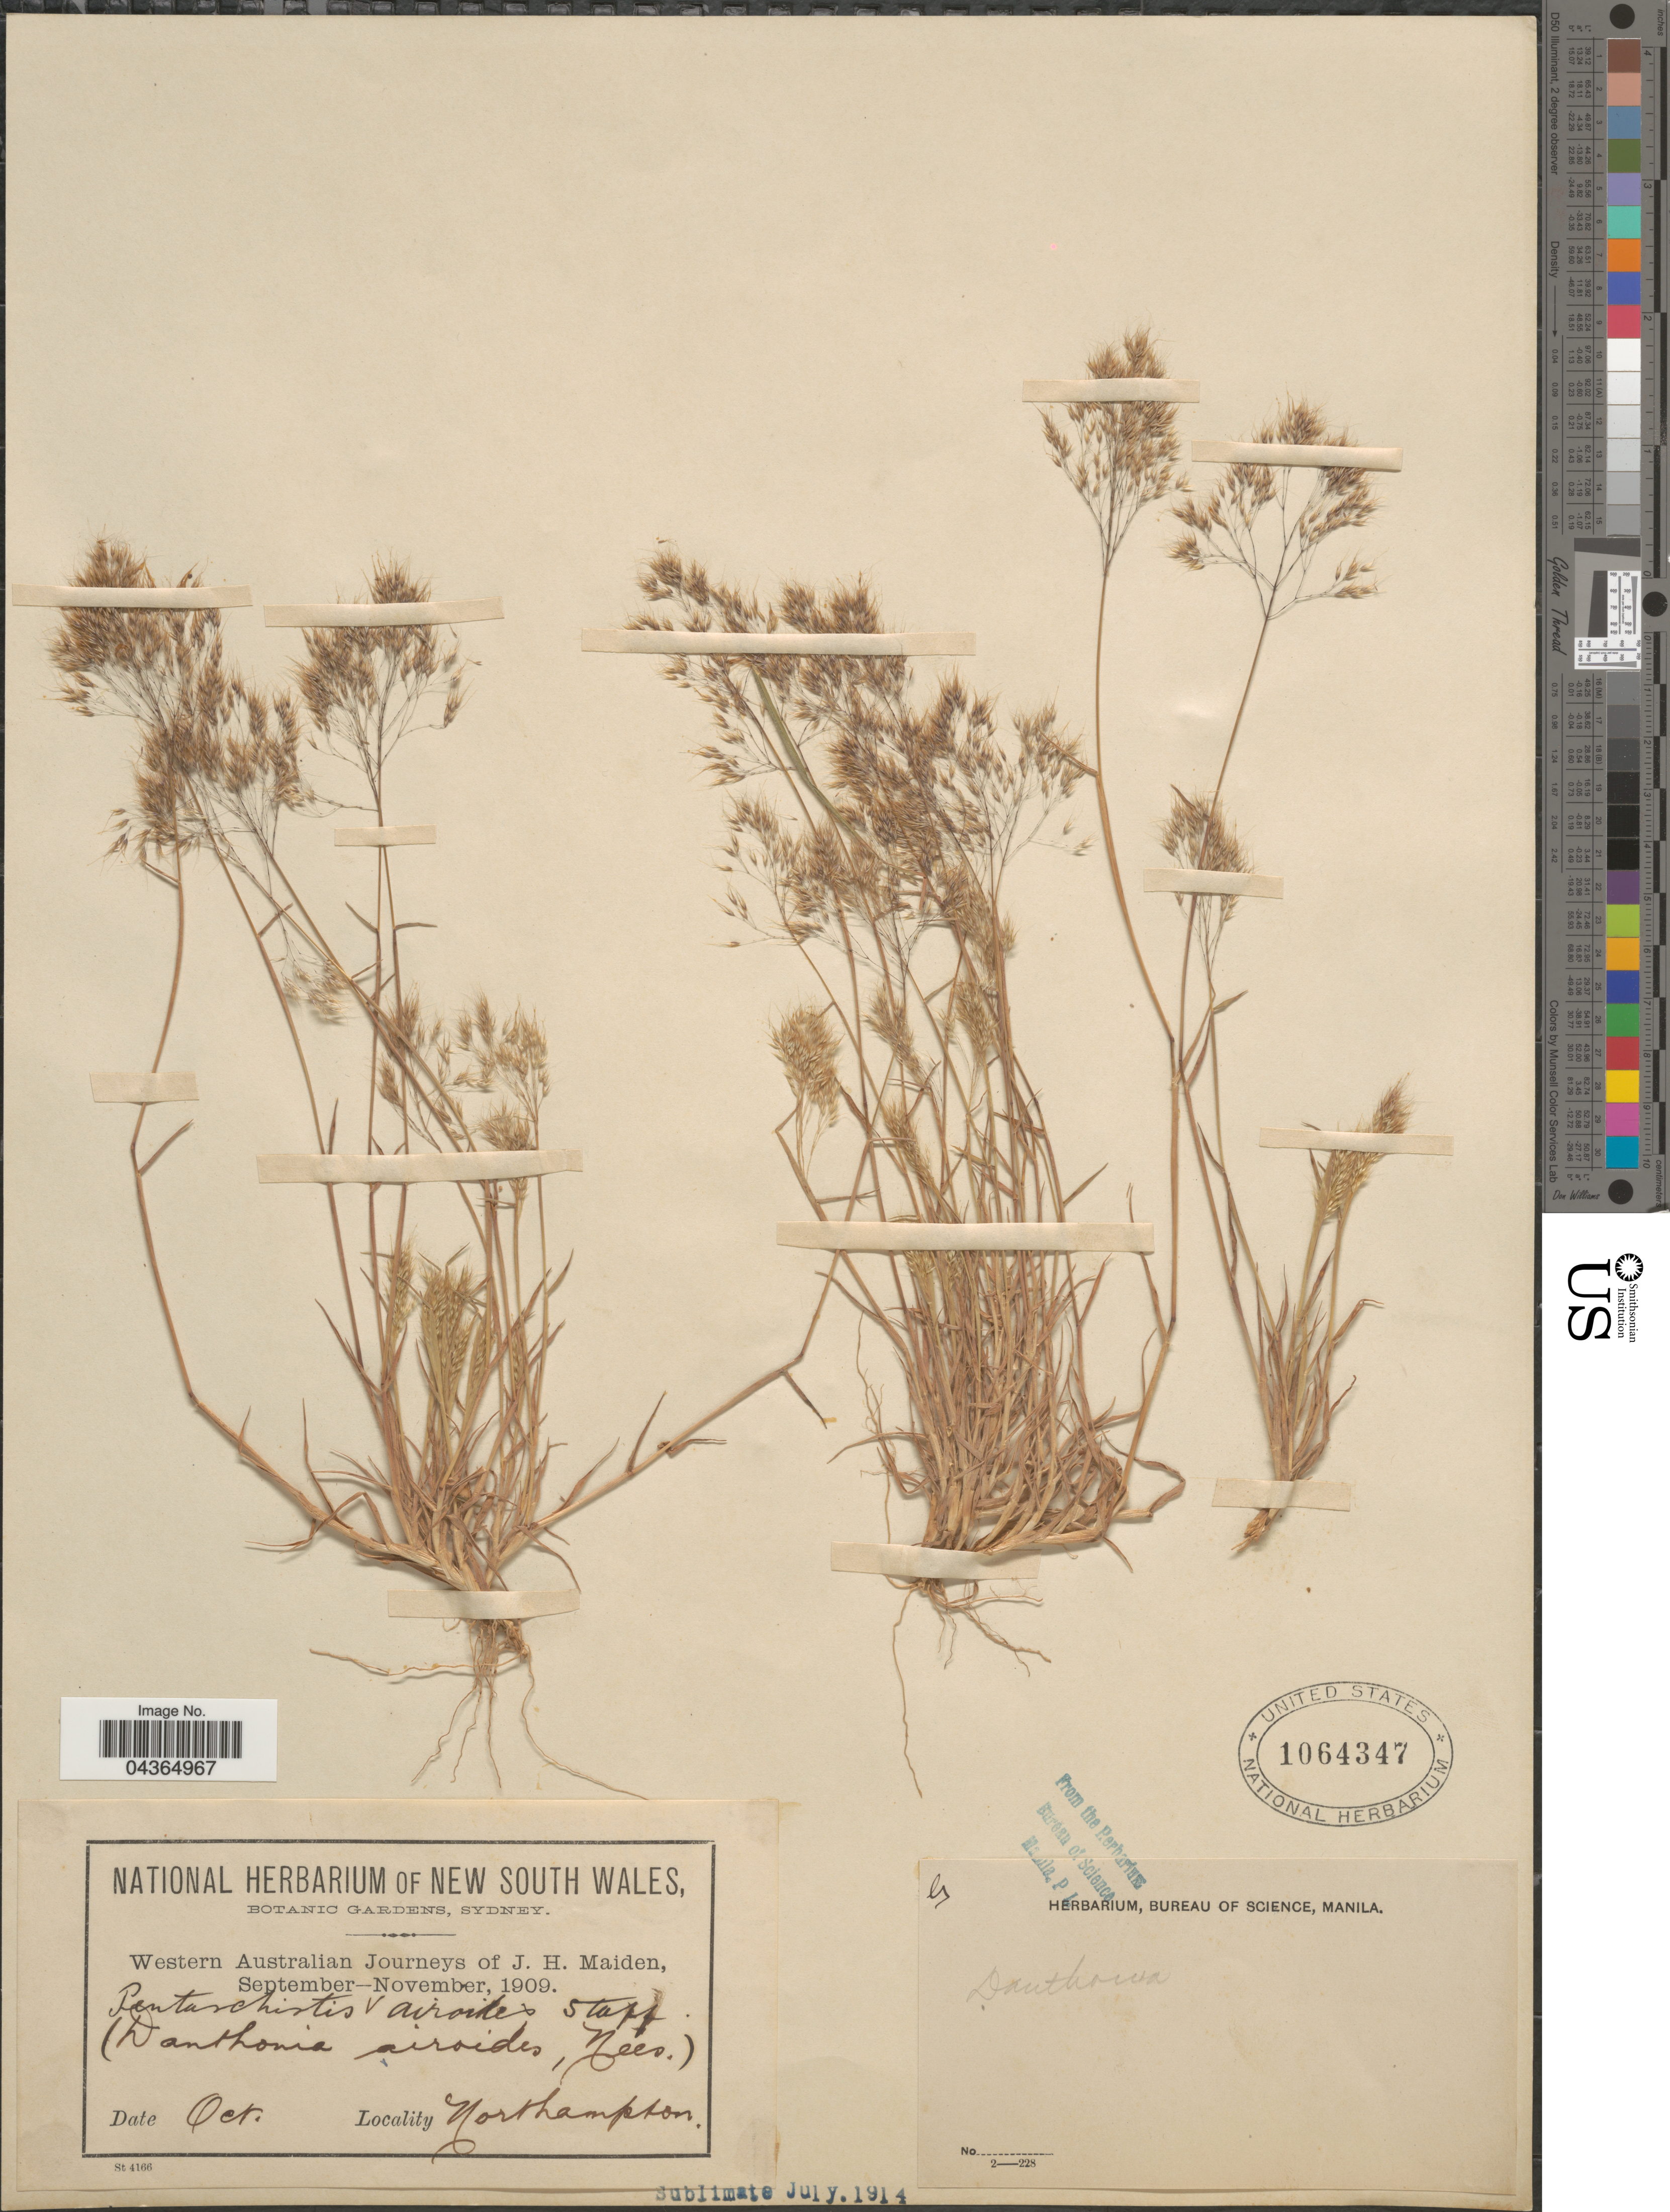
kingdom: Plantae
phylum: Tracheophyta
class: Liliopsida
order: Poales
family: Poaceae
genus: Pentameris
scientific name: Pentameris airoides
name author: Nees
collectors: J. Maiden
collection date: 1909-10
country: Australia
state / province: Western Australia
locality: Western Australian Journeys of J.H. Maiden, September-November, 1909. Northampton.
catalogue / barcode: US 1064347